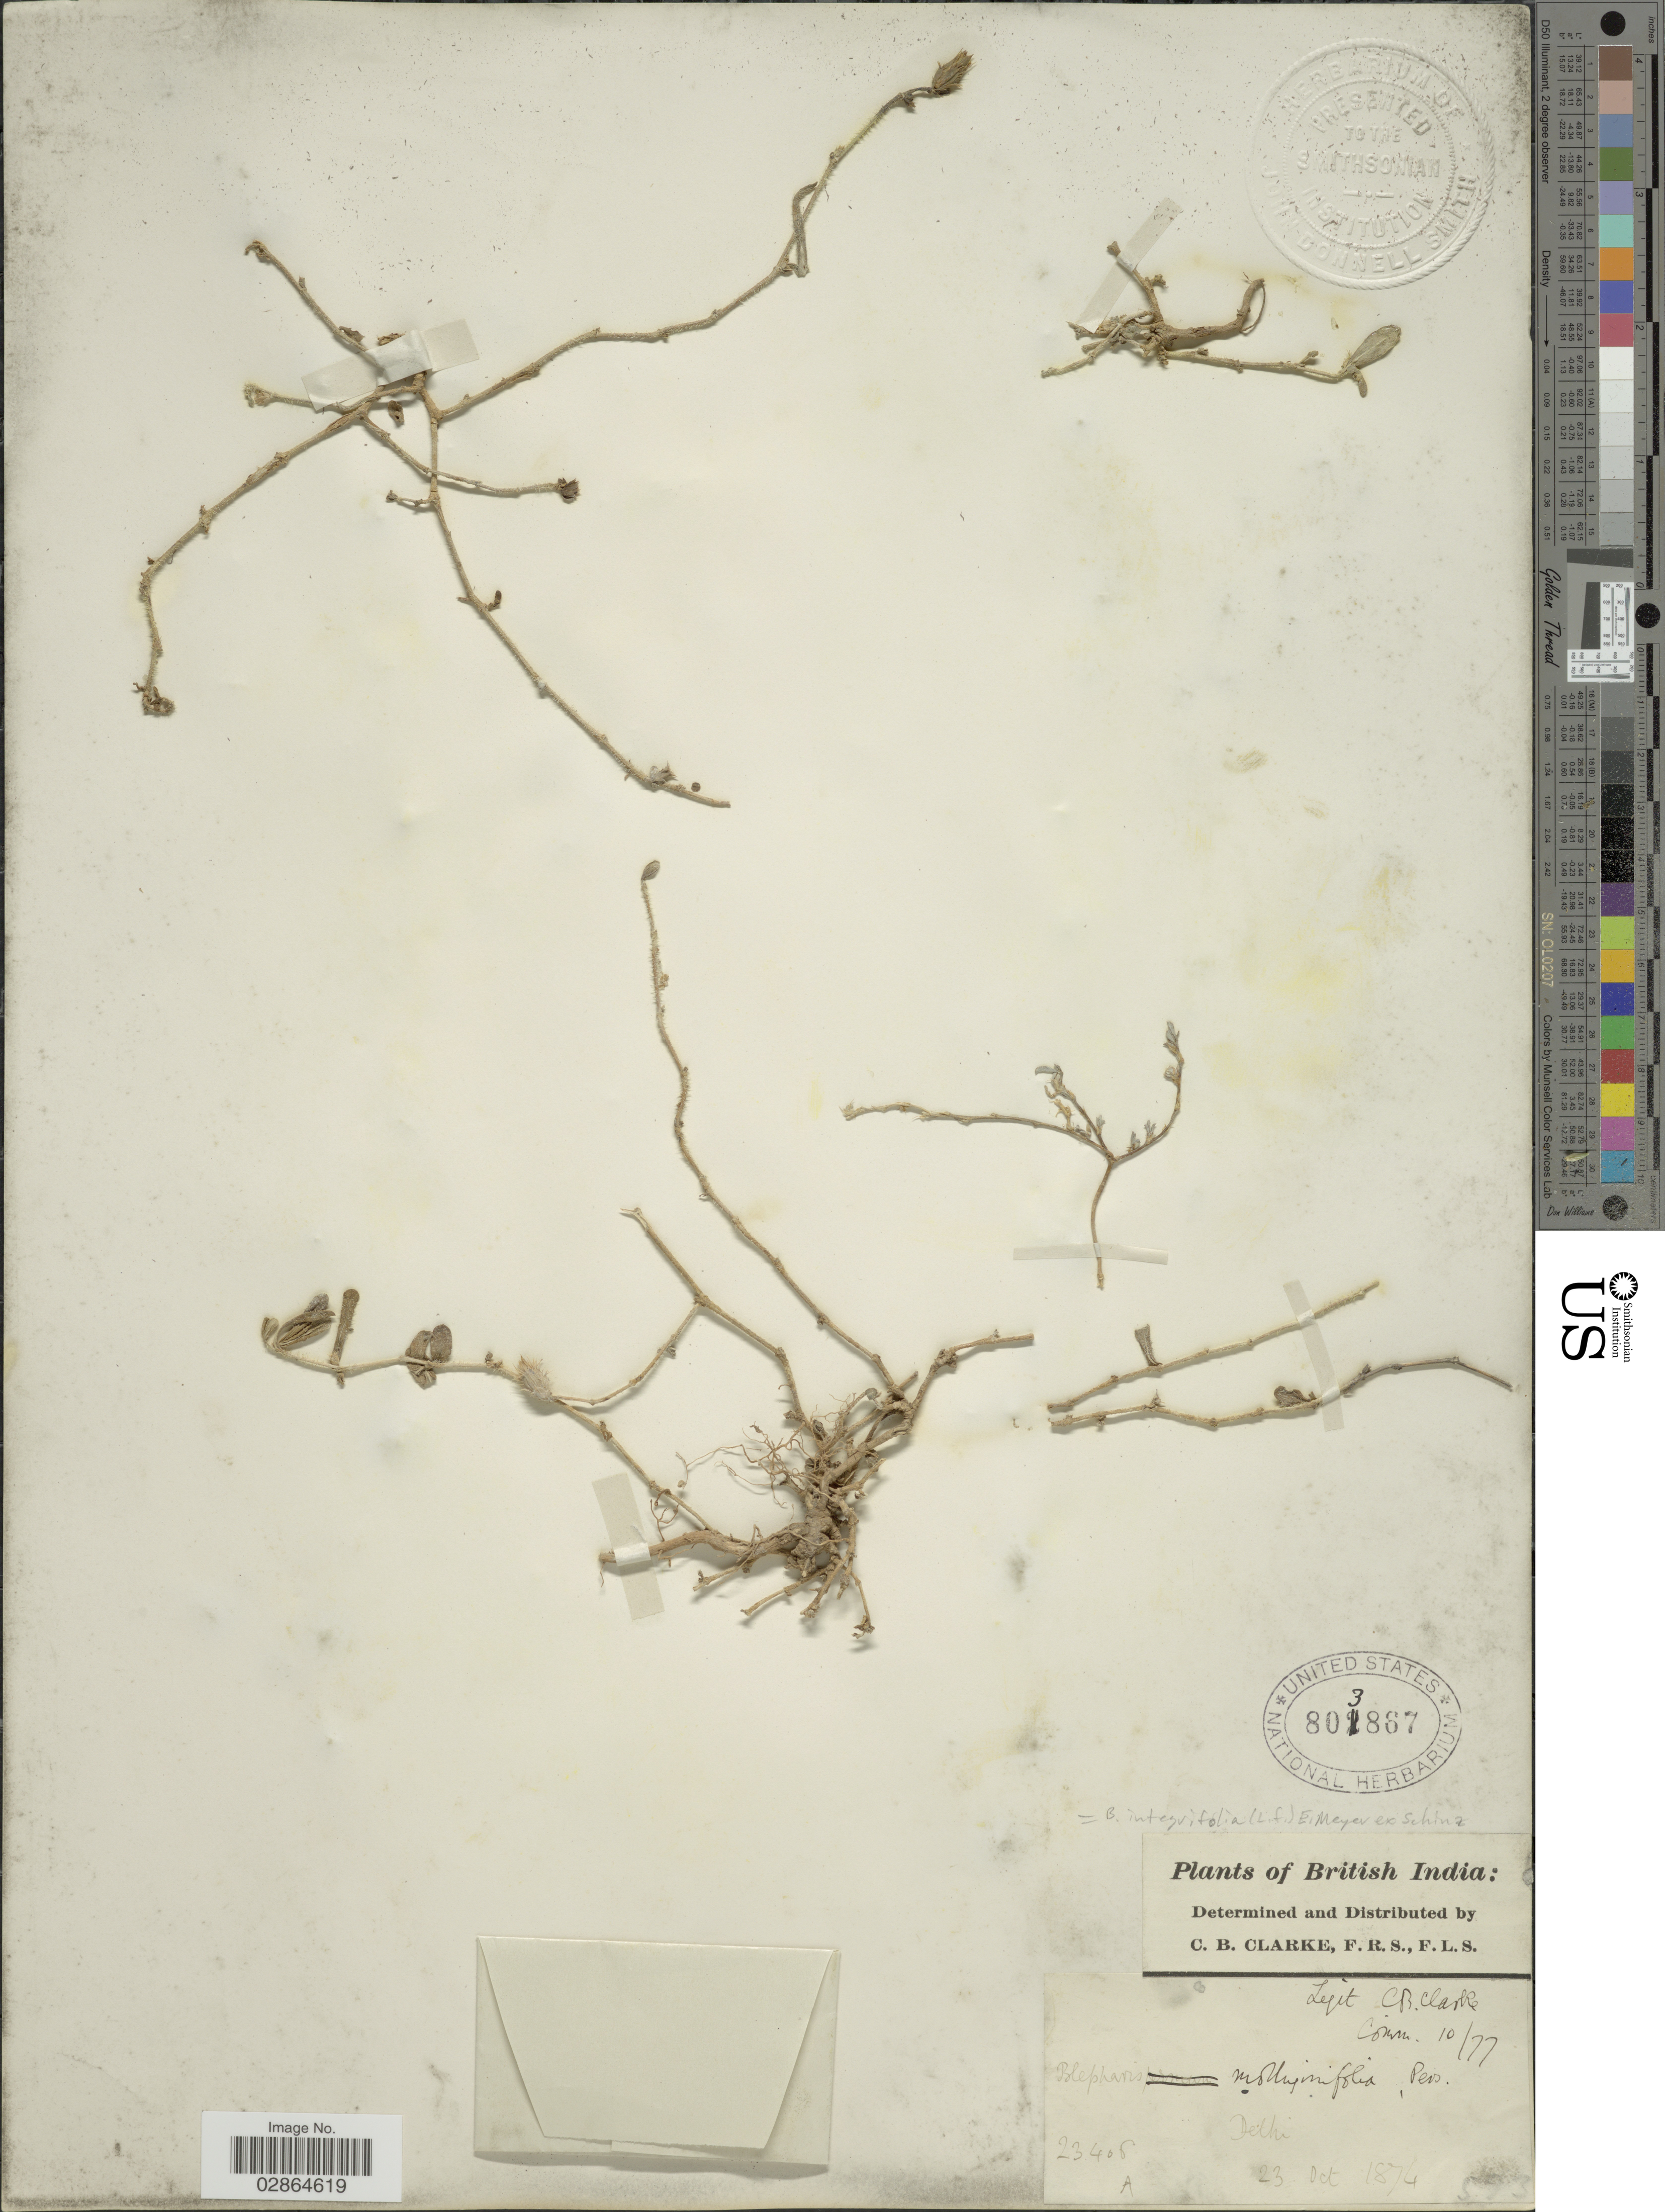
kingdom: Plantae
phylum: Tracheophyta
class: Magnoliopsida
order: Lamiales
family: Acanthaceae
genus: Blepharis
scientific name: Blepharis integrifolia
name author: (L. f.) E. Mey. & Drège ex Schinz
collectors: C. B. Clarke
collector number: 23408A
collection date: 1874-10-23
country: India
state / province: Delhi, Capital Territory of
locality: British India.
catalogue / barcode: US 803867